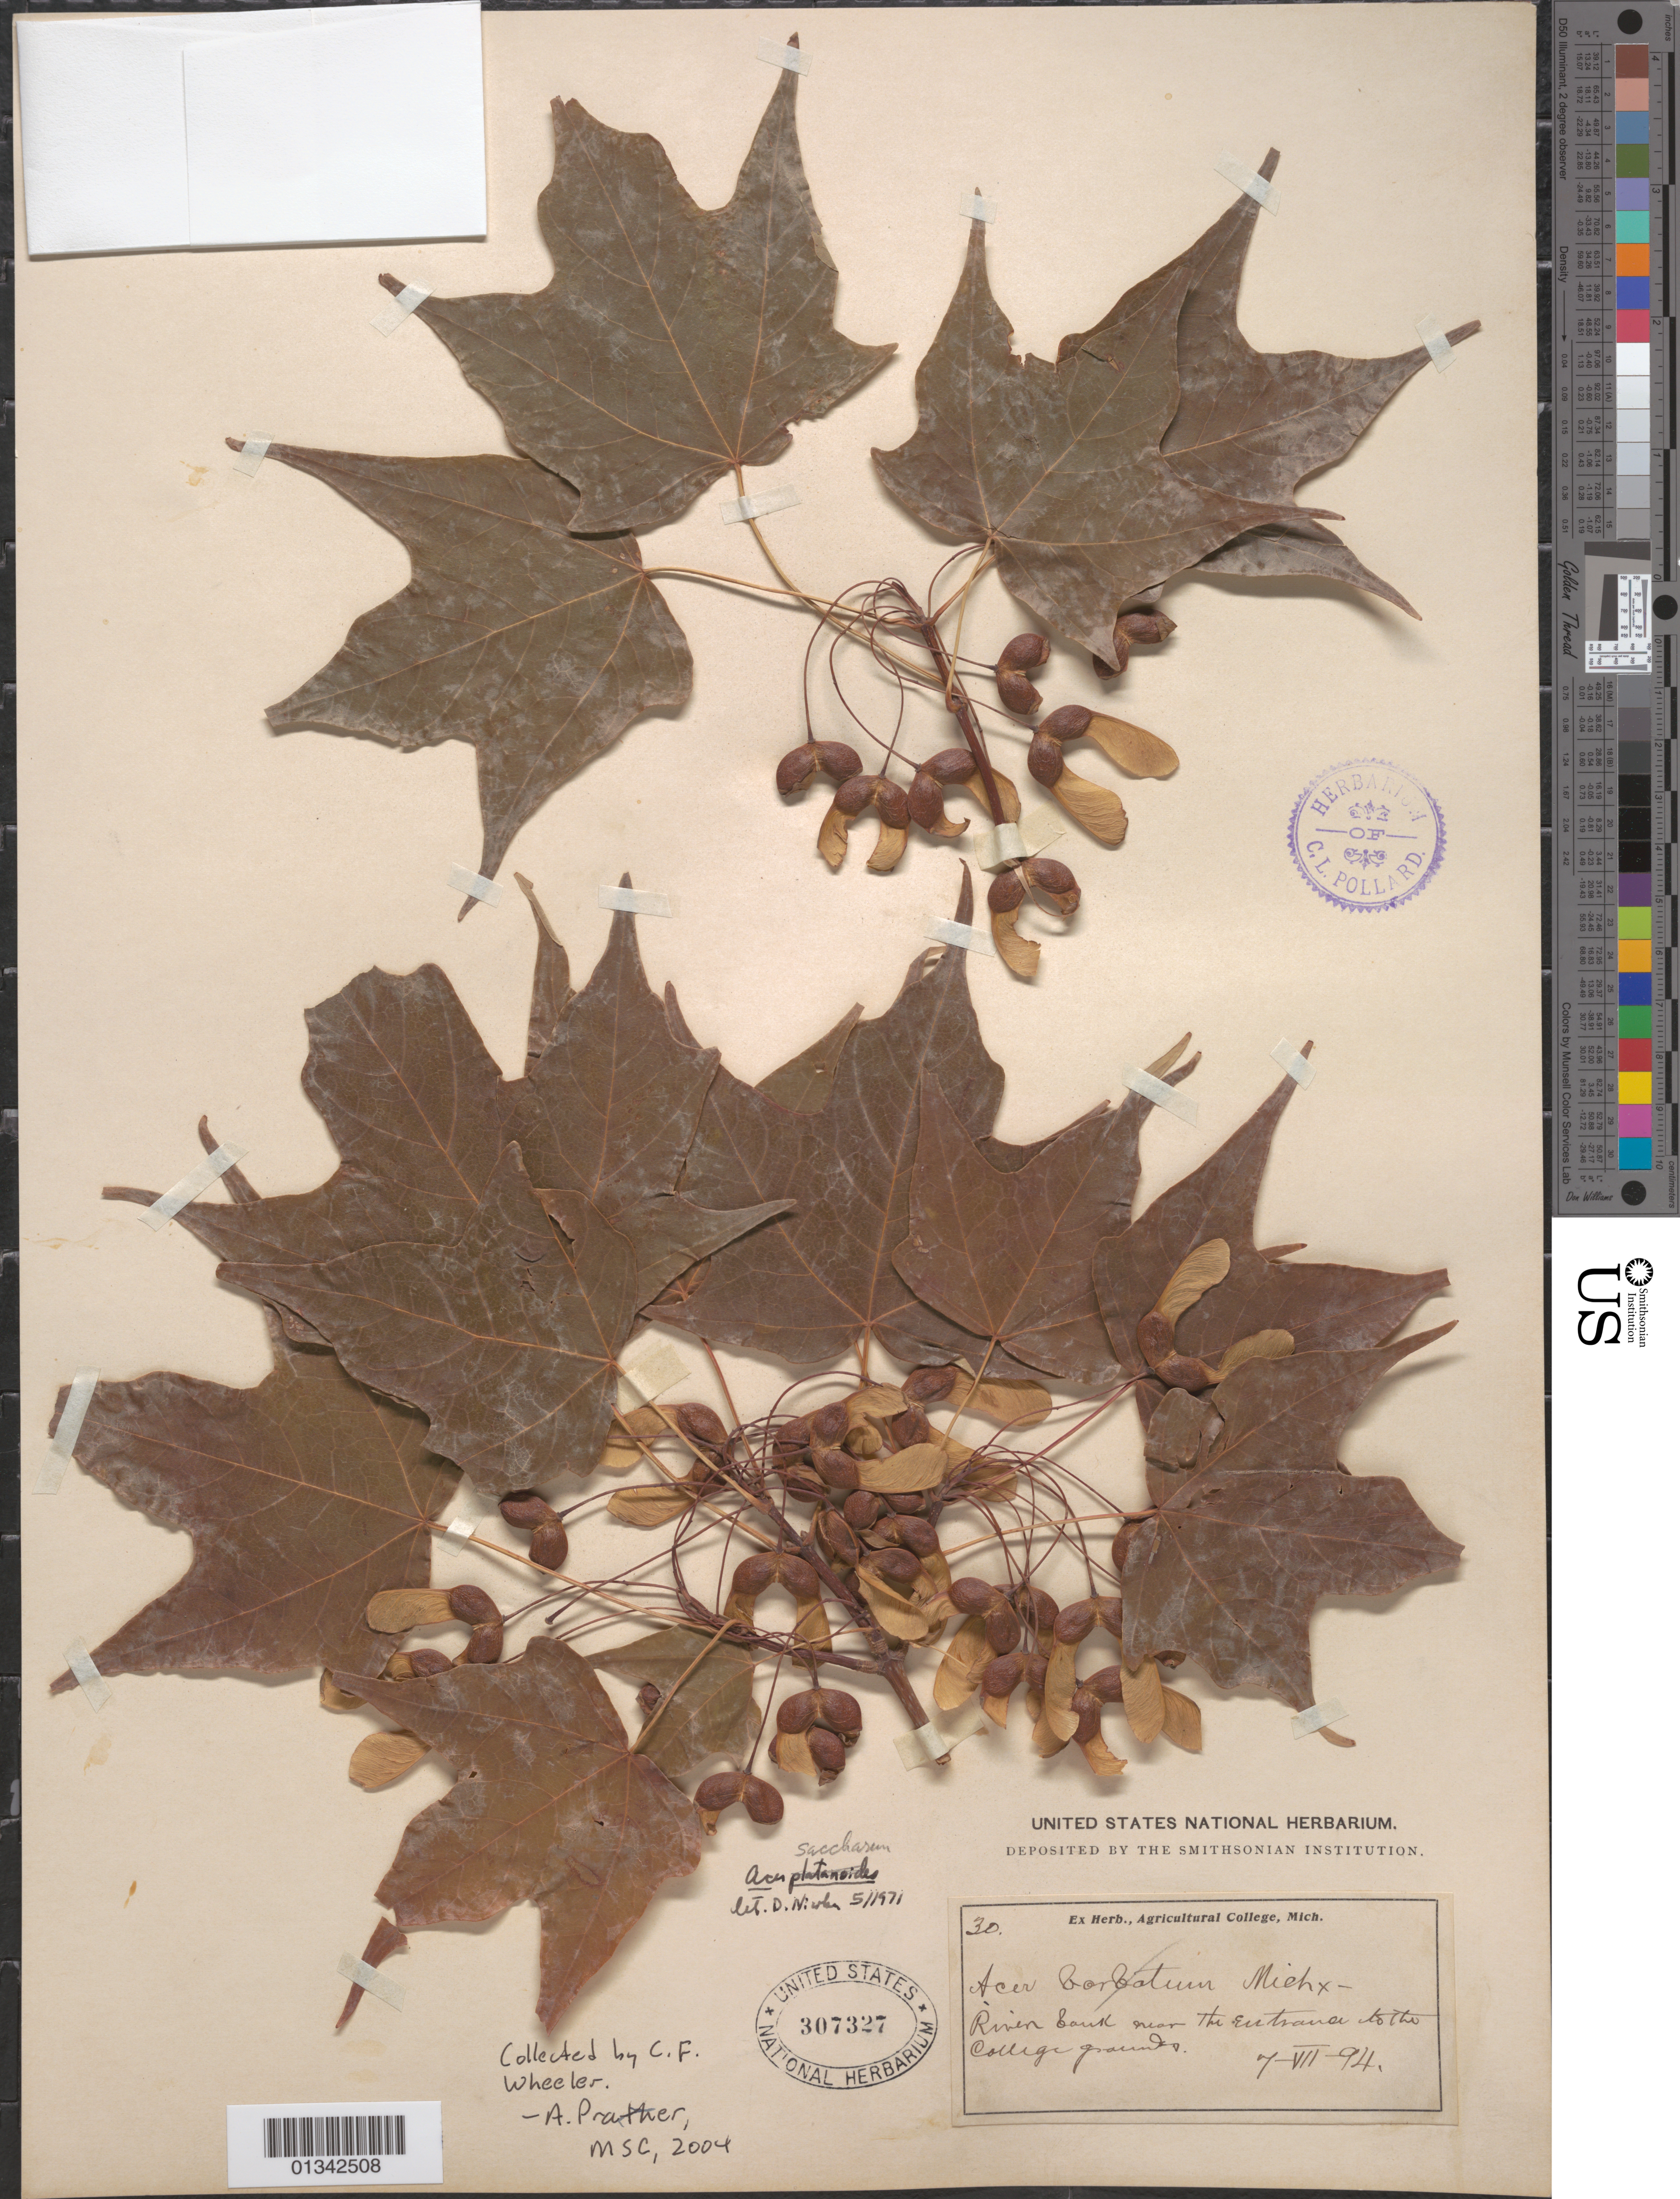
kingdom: Plantae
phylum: Tracheophyta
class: Magnoliopsida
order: Sapindales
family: Sapindaceae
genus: Acer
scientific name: Acer saccharum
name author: Marshall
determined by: Nicolson, Dan H.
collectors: C. Wheeler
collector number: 30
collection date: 1894-07-07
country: United States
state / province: Michigan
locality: Agricultural College [E. Lansing?], riverbank near entrance to the college grounds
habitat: River bank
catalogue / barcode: US 307327